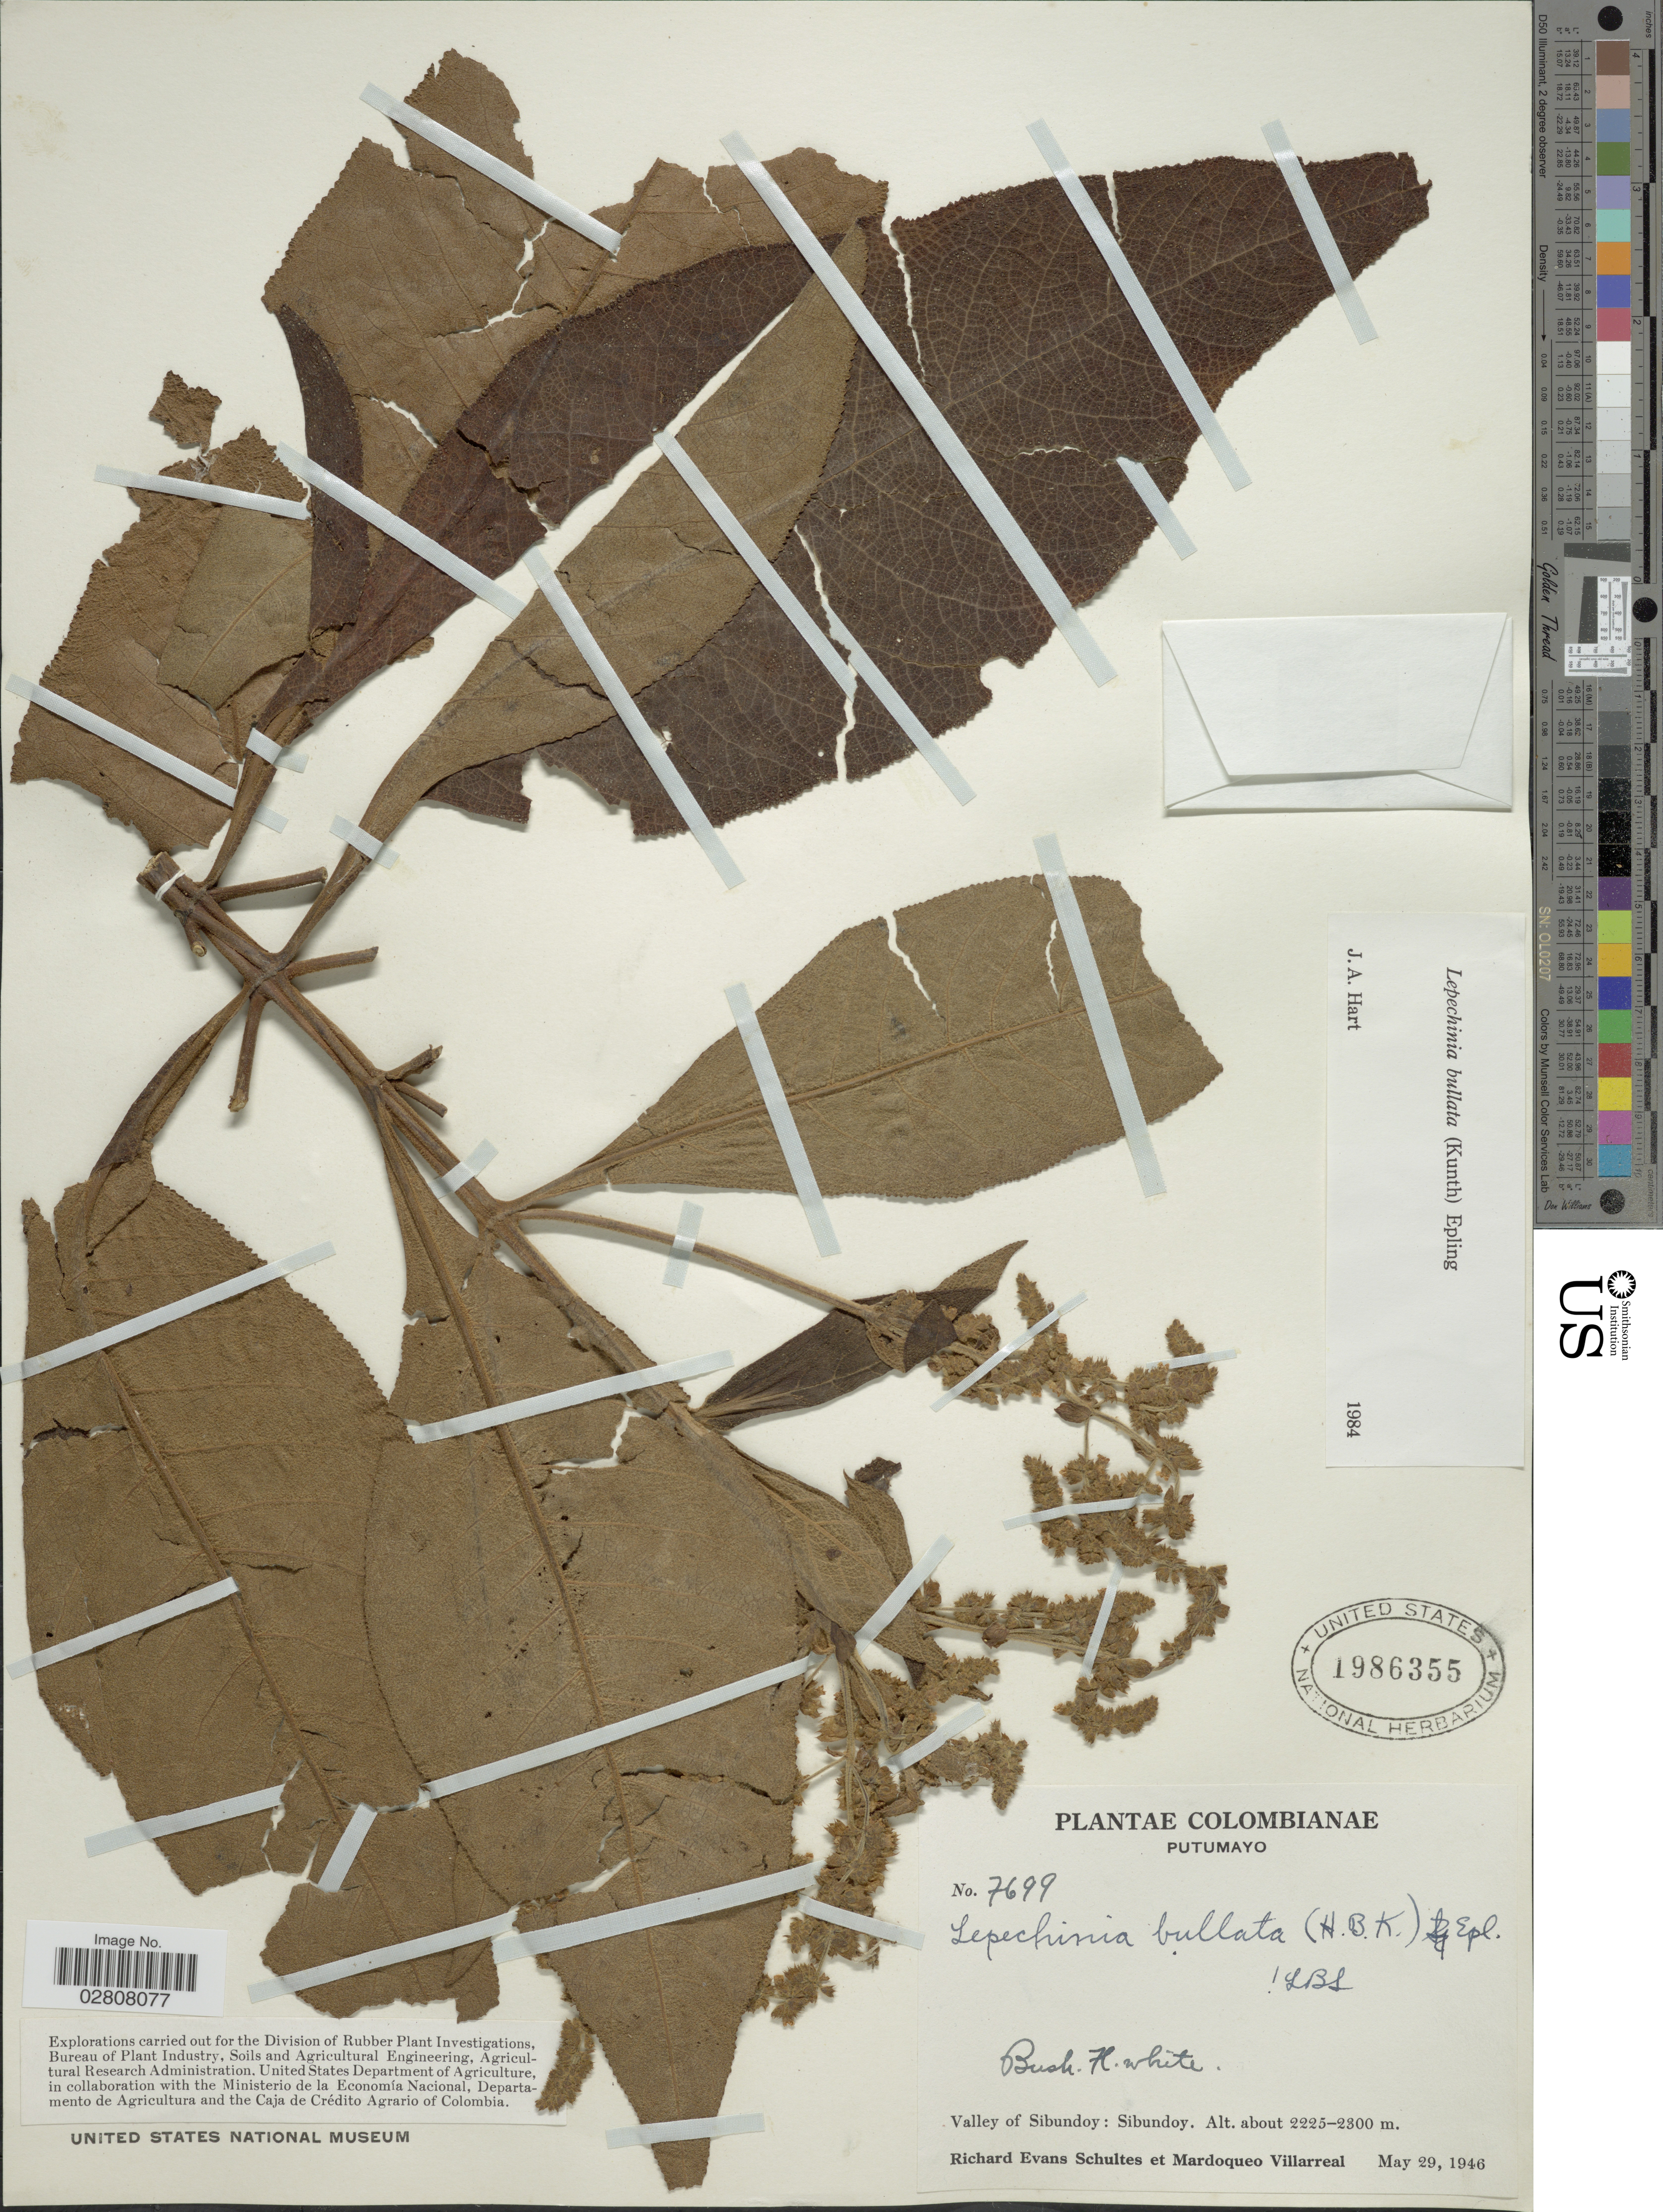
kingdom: Plantae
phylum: Tracheophyta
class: Magnoliopsida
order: Lamiales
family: Lamiaceae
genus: Lepechinia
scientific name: Lepechinia bullata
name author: (Kunth) Epling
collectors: R. E. Schultes & M. Villarreal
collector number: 7699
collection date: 1946-05-29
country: Colombia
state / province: Putumayo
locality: Valley of Sibundoy: Sibundoy.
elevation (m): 2225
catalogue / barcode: US 1986355